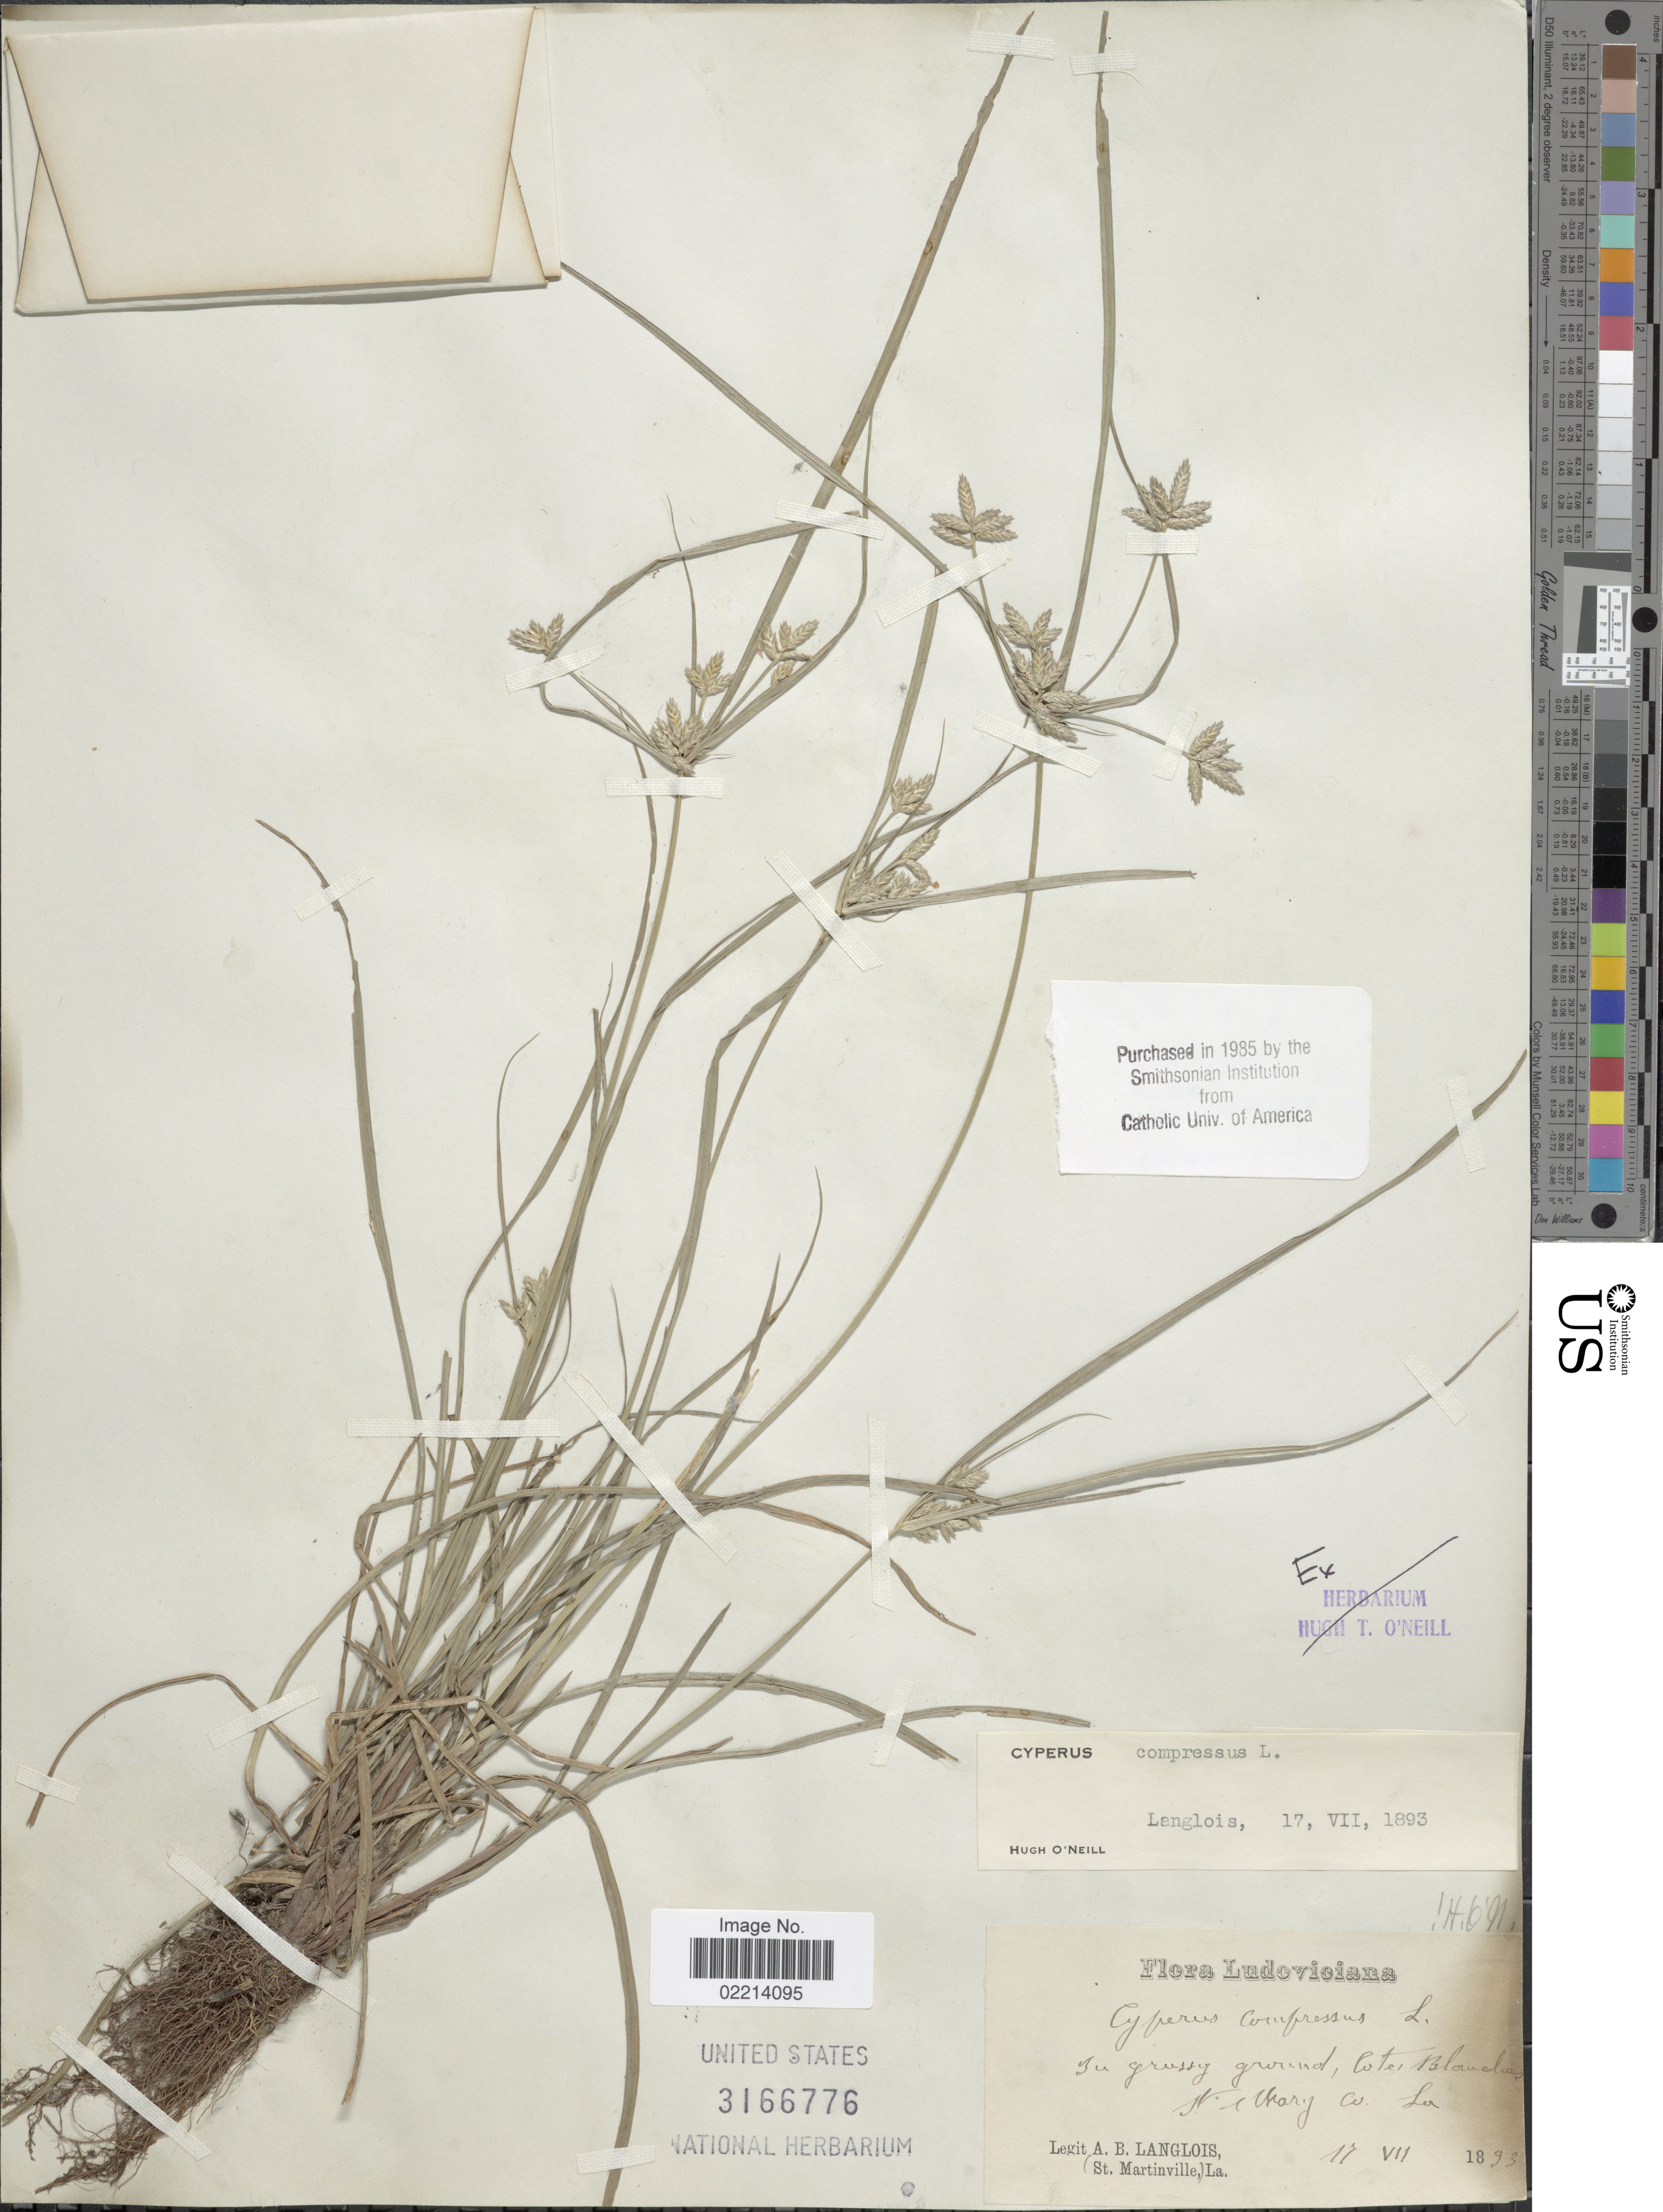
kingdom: Plantae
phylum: Tracheophyta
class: Liliopsida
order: Poales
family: Cyperaceae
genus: Cyperus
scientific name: Cyperus compressus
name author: L.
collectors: A. Langlois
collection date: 1893-07-17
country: United States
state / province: Louisiana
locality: In grassy ground, Cote Blanche, St. Mary Co.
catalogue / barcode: US 3166776